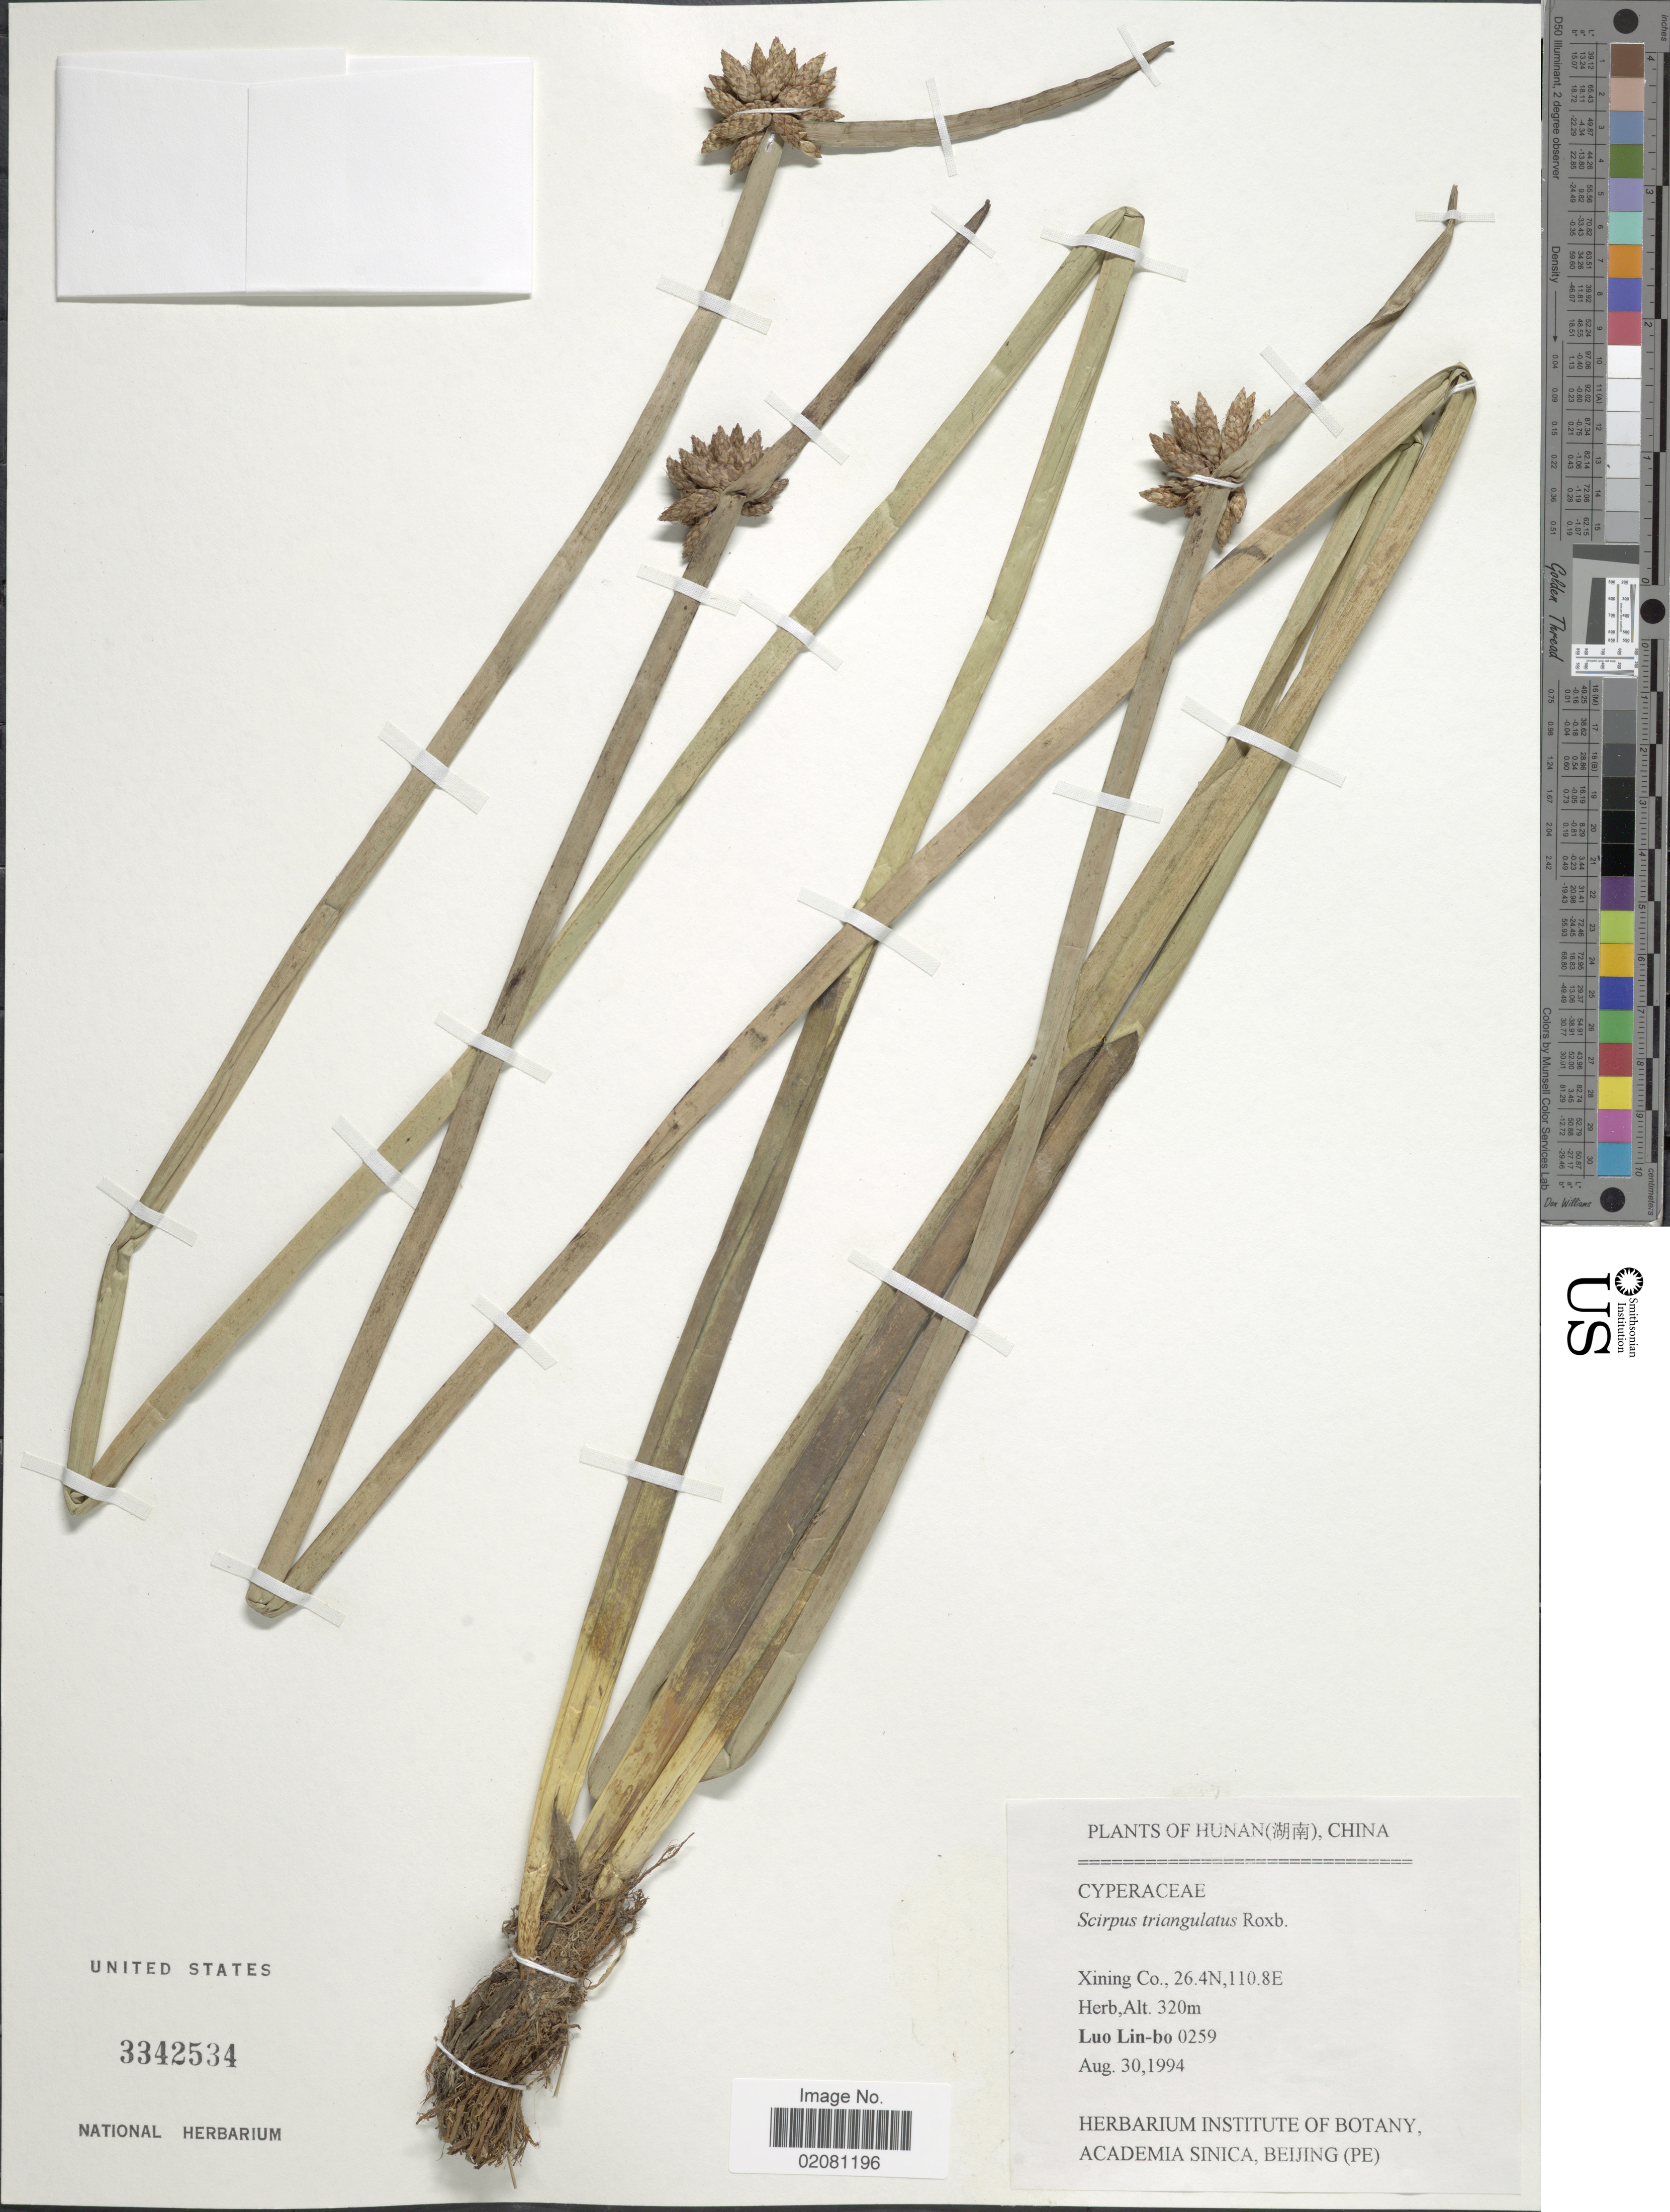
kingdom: Plantae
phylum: Tracheophyta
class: Liliopsida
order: Poales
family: Cyperaceae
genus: Schoenoplectus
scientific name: Schoenoplectus triangulatus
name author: (Roxb.) Soják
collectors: L. Lin-bo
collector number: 0259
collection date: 1994-08-30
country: China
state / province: Hunan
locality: Xining Co.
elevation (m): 320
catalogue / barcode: US 3342534